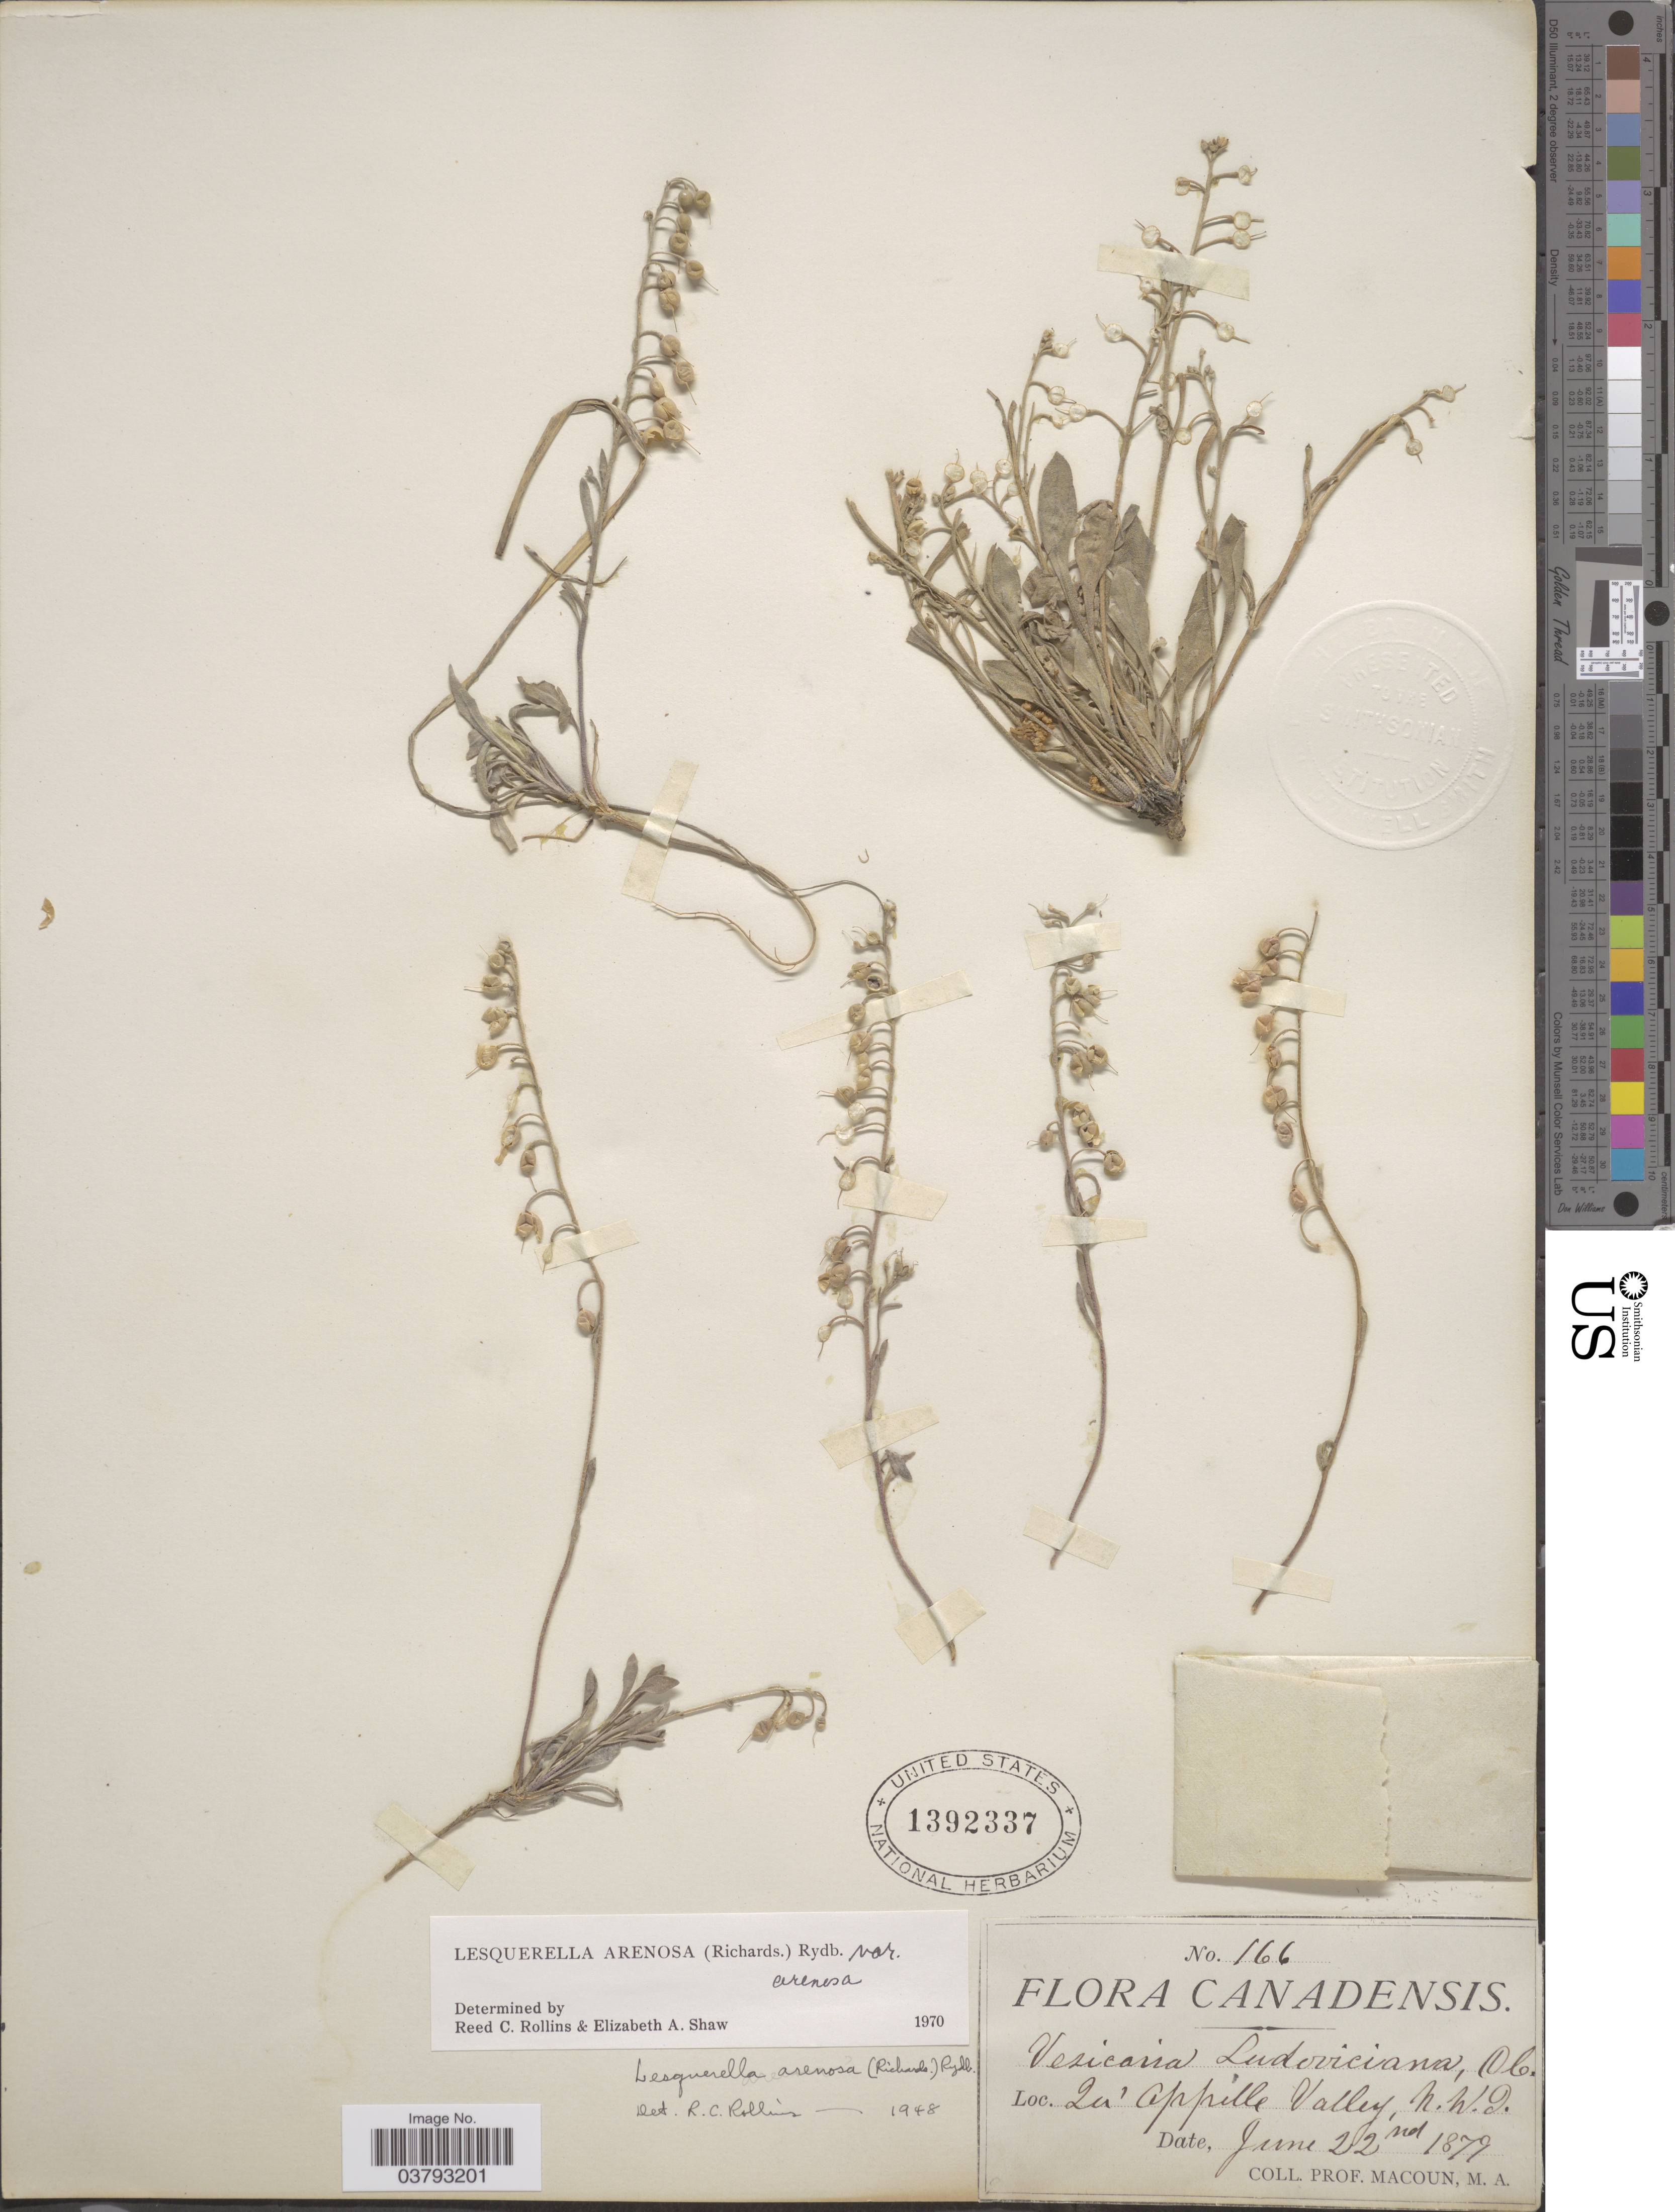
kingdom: Plantae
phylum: Tracheophyta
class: Magnoliopsida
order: Brassicales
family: Brassicaceae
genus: Lesquerella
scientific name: Lesquerella arenosa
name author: (Richardson) Rydb.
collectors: Prof. Macoun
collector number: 166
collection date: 1879-06-22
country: Canada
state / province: Northwest Territories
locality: Qu' Appille Valley.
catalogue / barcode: US 1392337